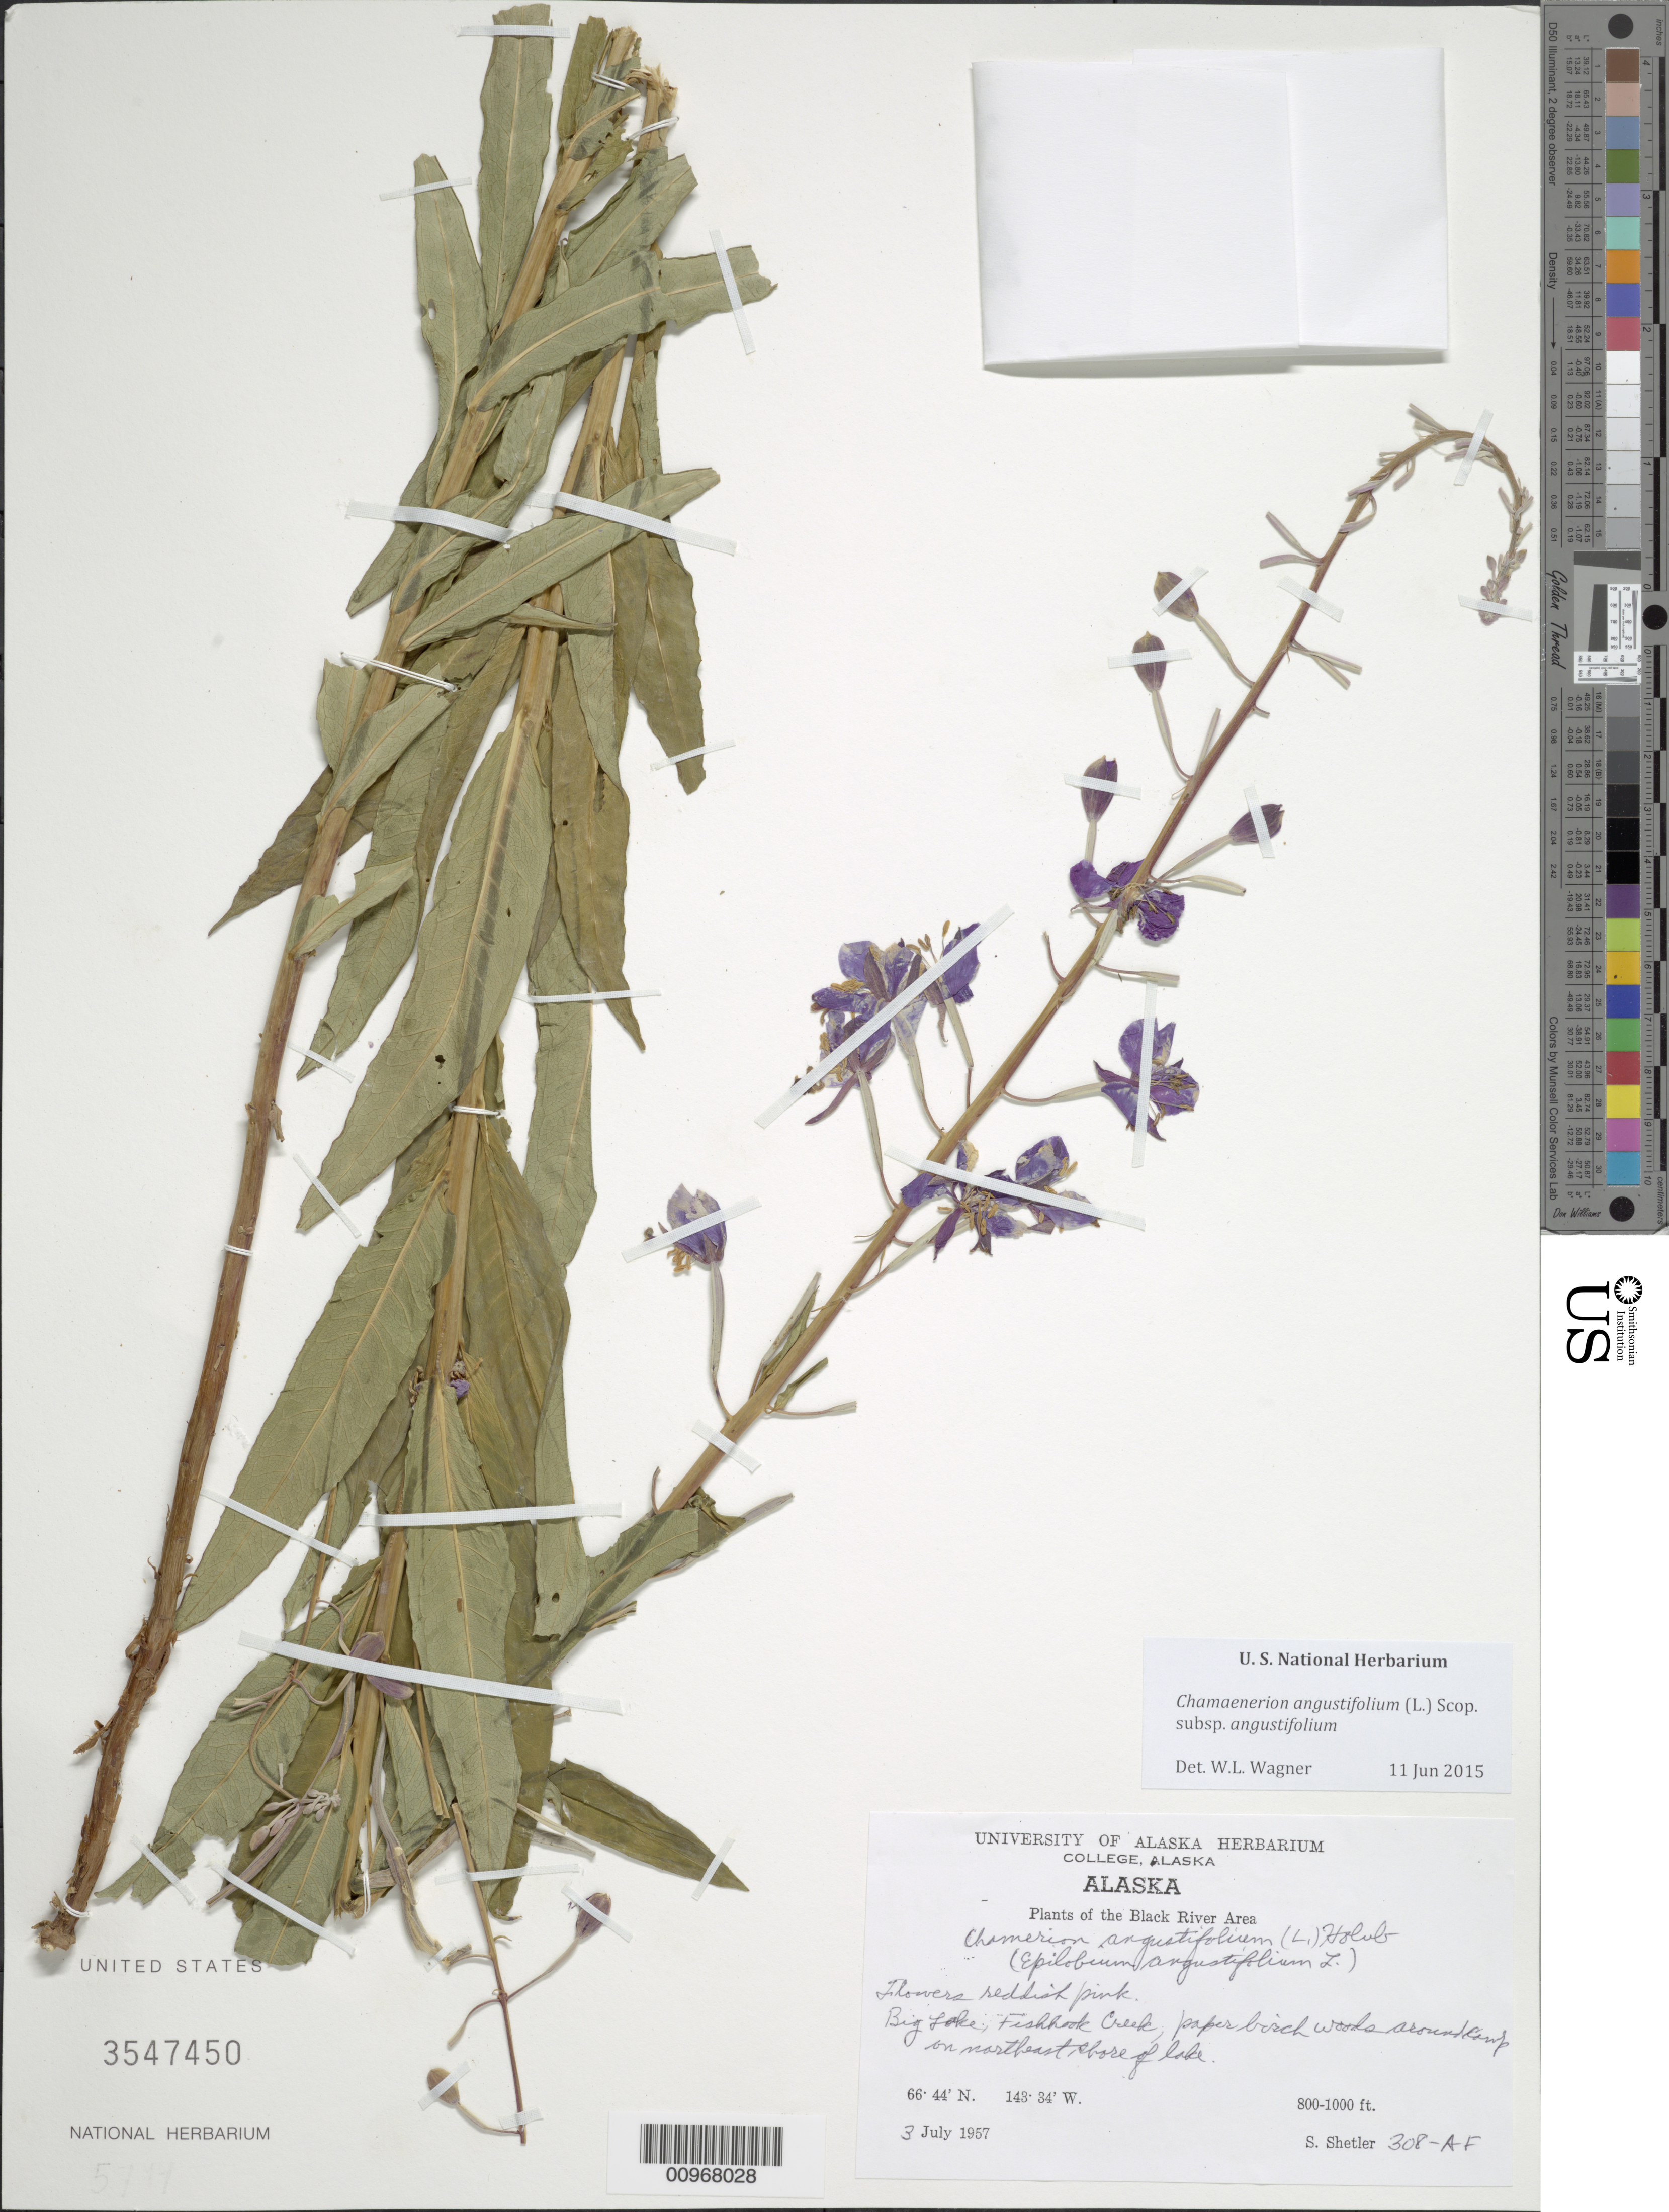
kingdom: Plantae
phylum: Tracheophyta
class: Magnoliopsida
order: Myrtales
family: Onagraceae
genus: Chamaenerion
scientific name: Chamaenerion angustifolium subsp. angustifolium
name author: (L.) Scop.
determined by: Wagner, W. L., (BOT), Smithsonian Institution - National Museum of Natural History (UNITED STATES)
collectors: S. Shetler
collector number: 308-AF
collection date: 1957-07-03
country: United States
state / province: Alaska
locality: Black River Area, Big Lake, Fishhook Creek, around camp on northeast shore of lake.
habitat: Paper birch woods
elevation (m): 244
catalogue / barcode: US 3547450